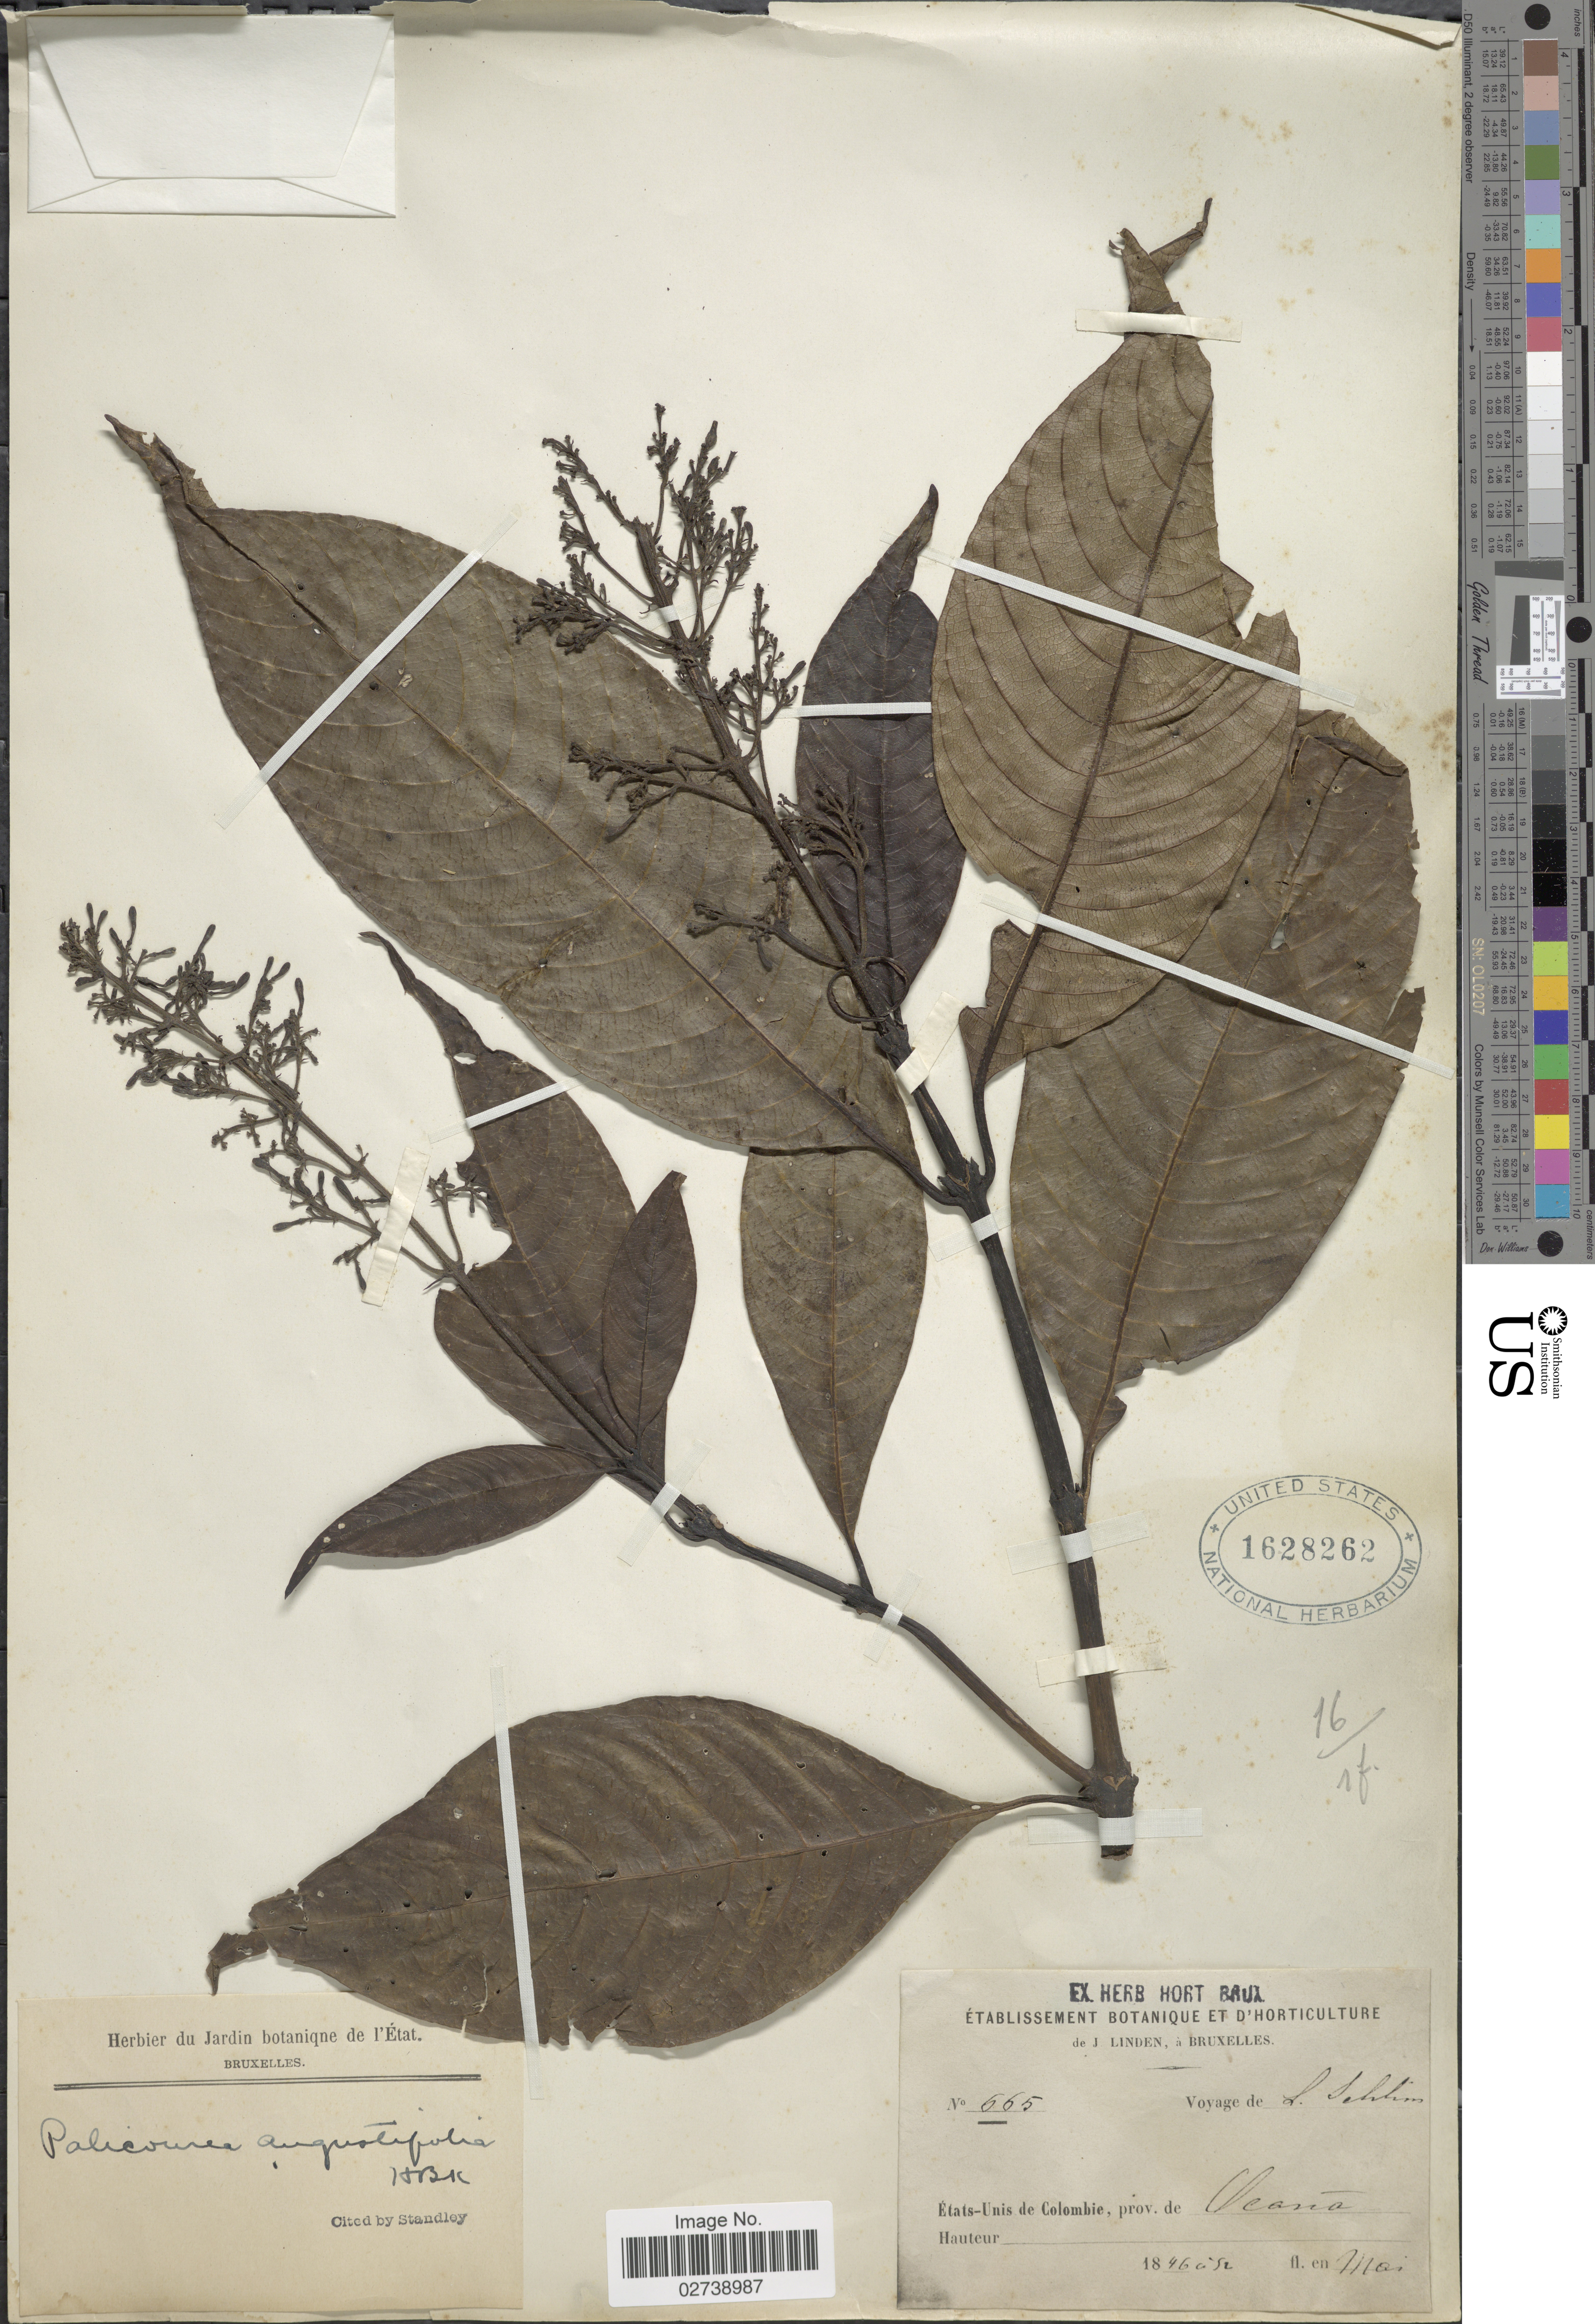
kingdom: Plantae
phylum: Tracheophyta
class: Magnoliopsida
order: Gentianales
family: Rubiaceae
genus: Palicourea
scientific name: Palicourea angustifolia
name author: Kunth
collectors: L. Schlim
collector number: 665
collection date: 1846-05/1852-05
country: Colombia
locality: Etats-Unis de Colombie, prov. de Ocaña.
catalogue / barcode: US 1628262